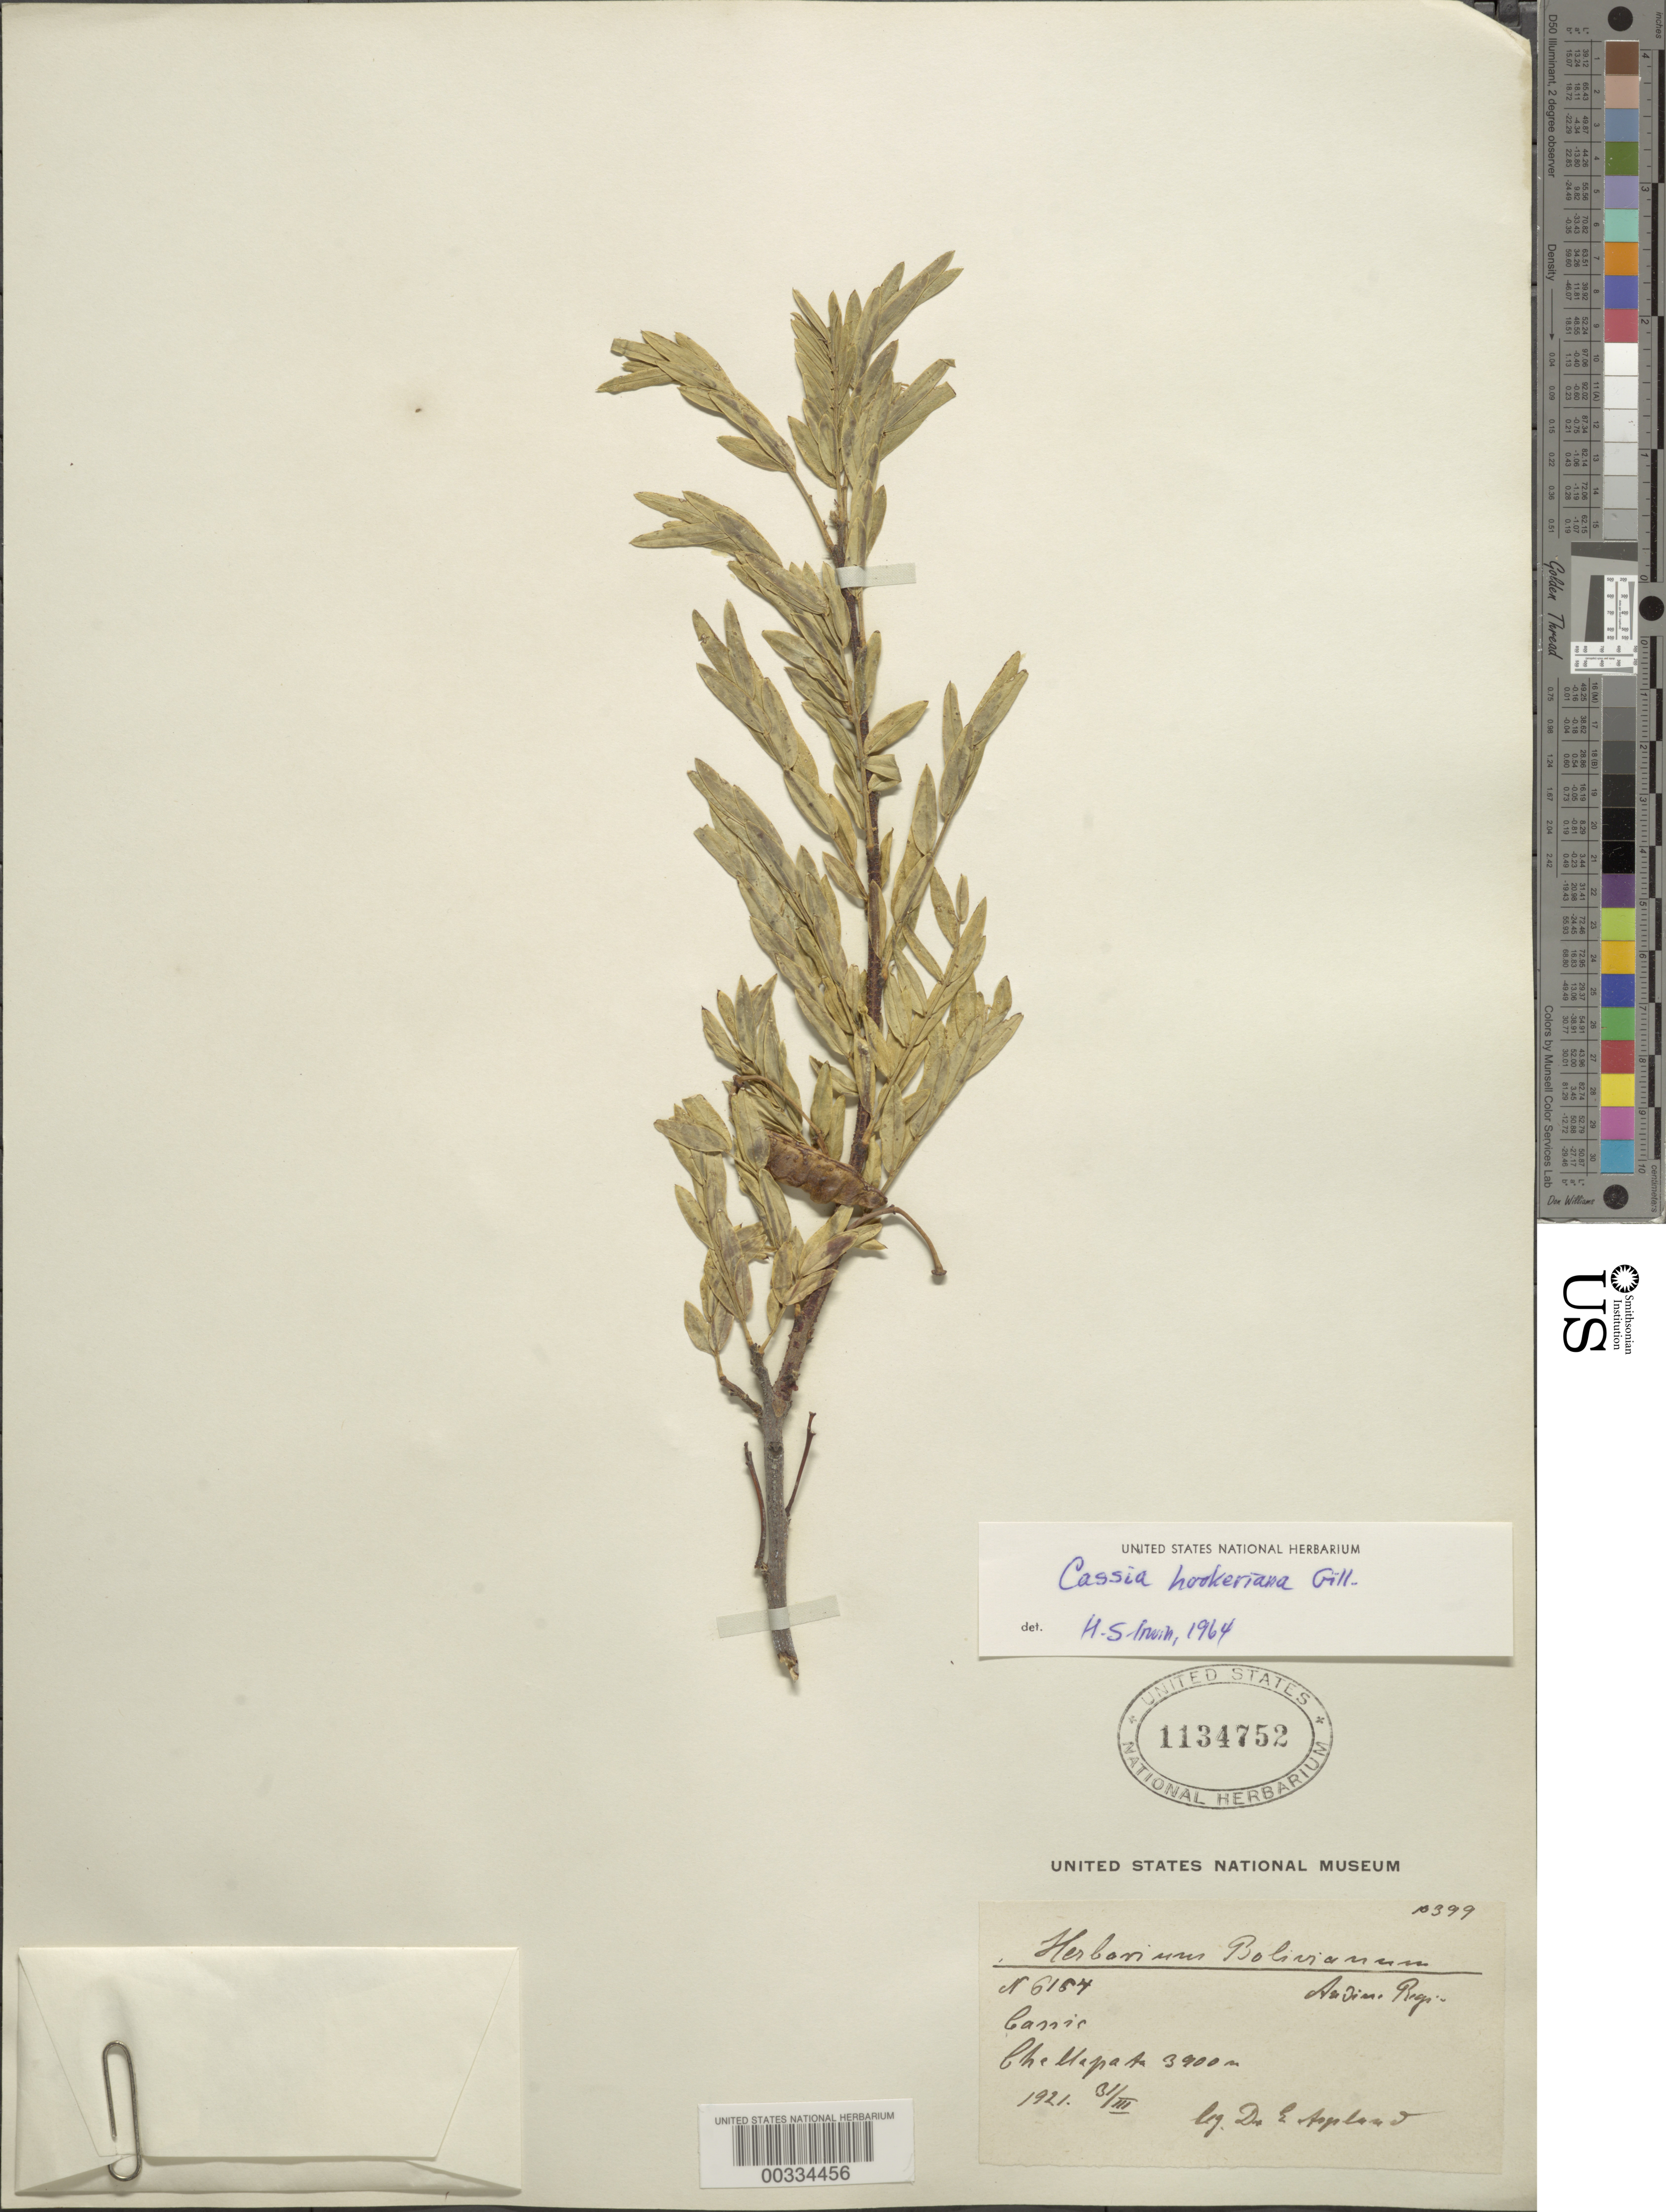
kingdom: Plantae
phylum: Tracheophyta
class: Magnoliopsida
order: Fabales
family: Fabaceae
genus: Senna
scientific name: Senna hookeriana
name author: Vatke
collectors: E. Appland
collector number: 6154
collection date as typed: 31 Mar 1921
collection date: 1921-03-31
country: Bolivia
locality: Chellapata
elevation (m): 3900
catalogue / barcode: US 1134752